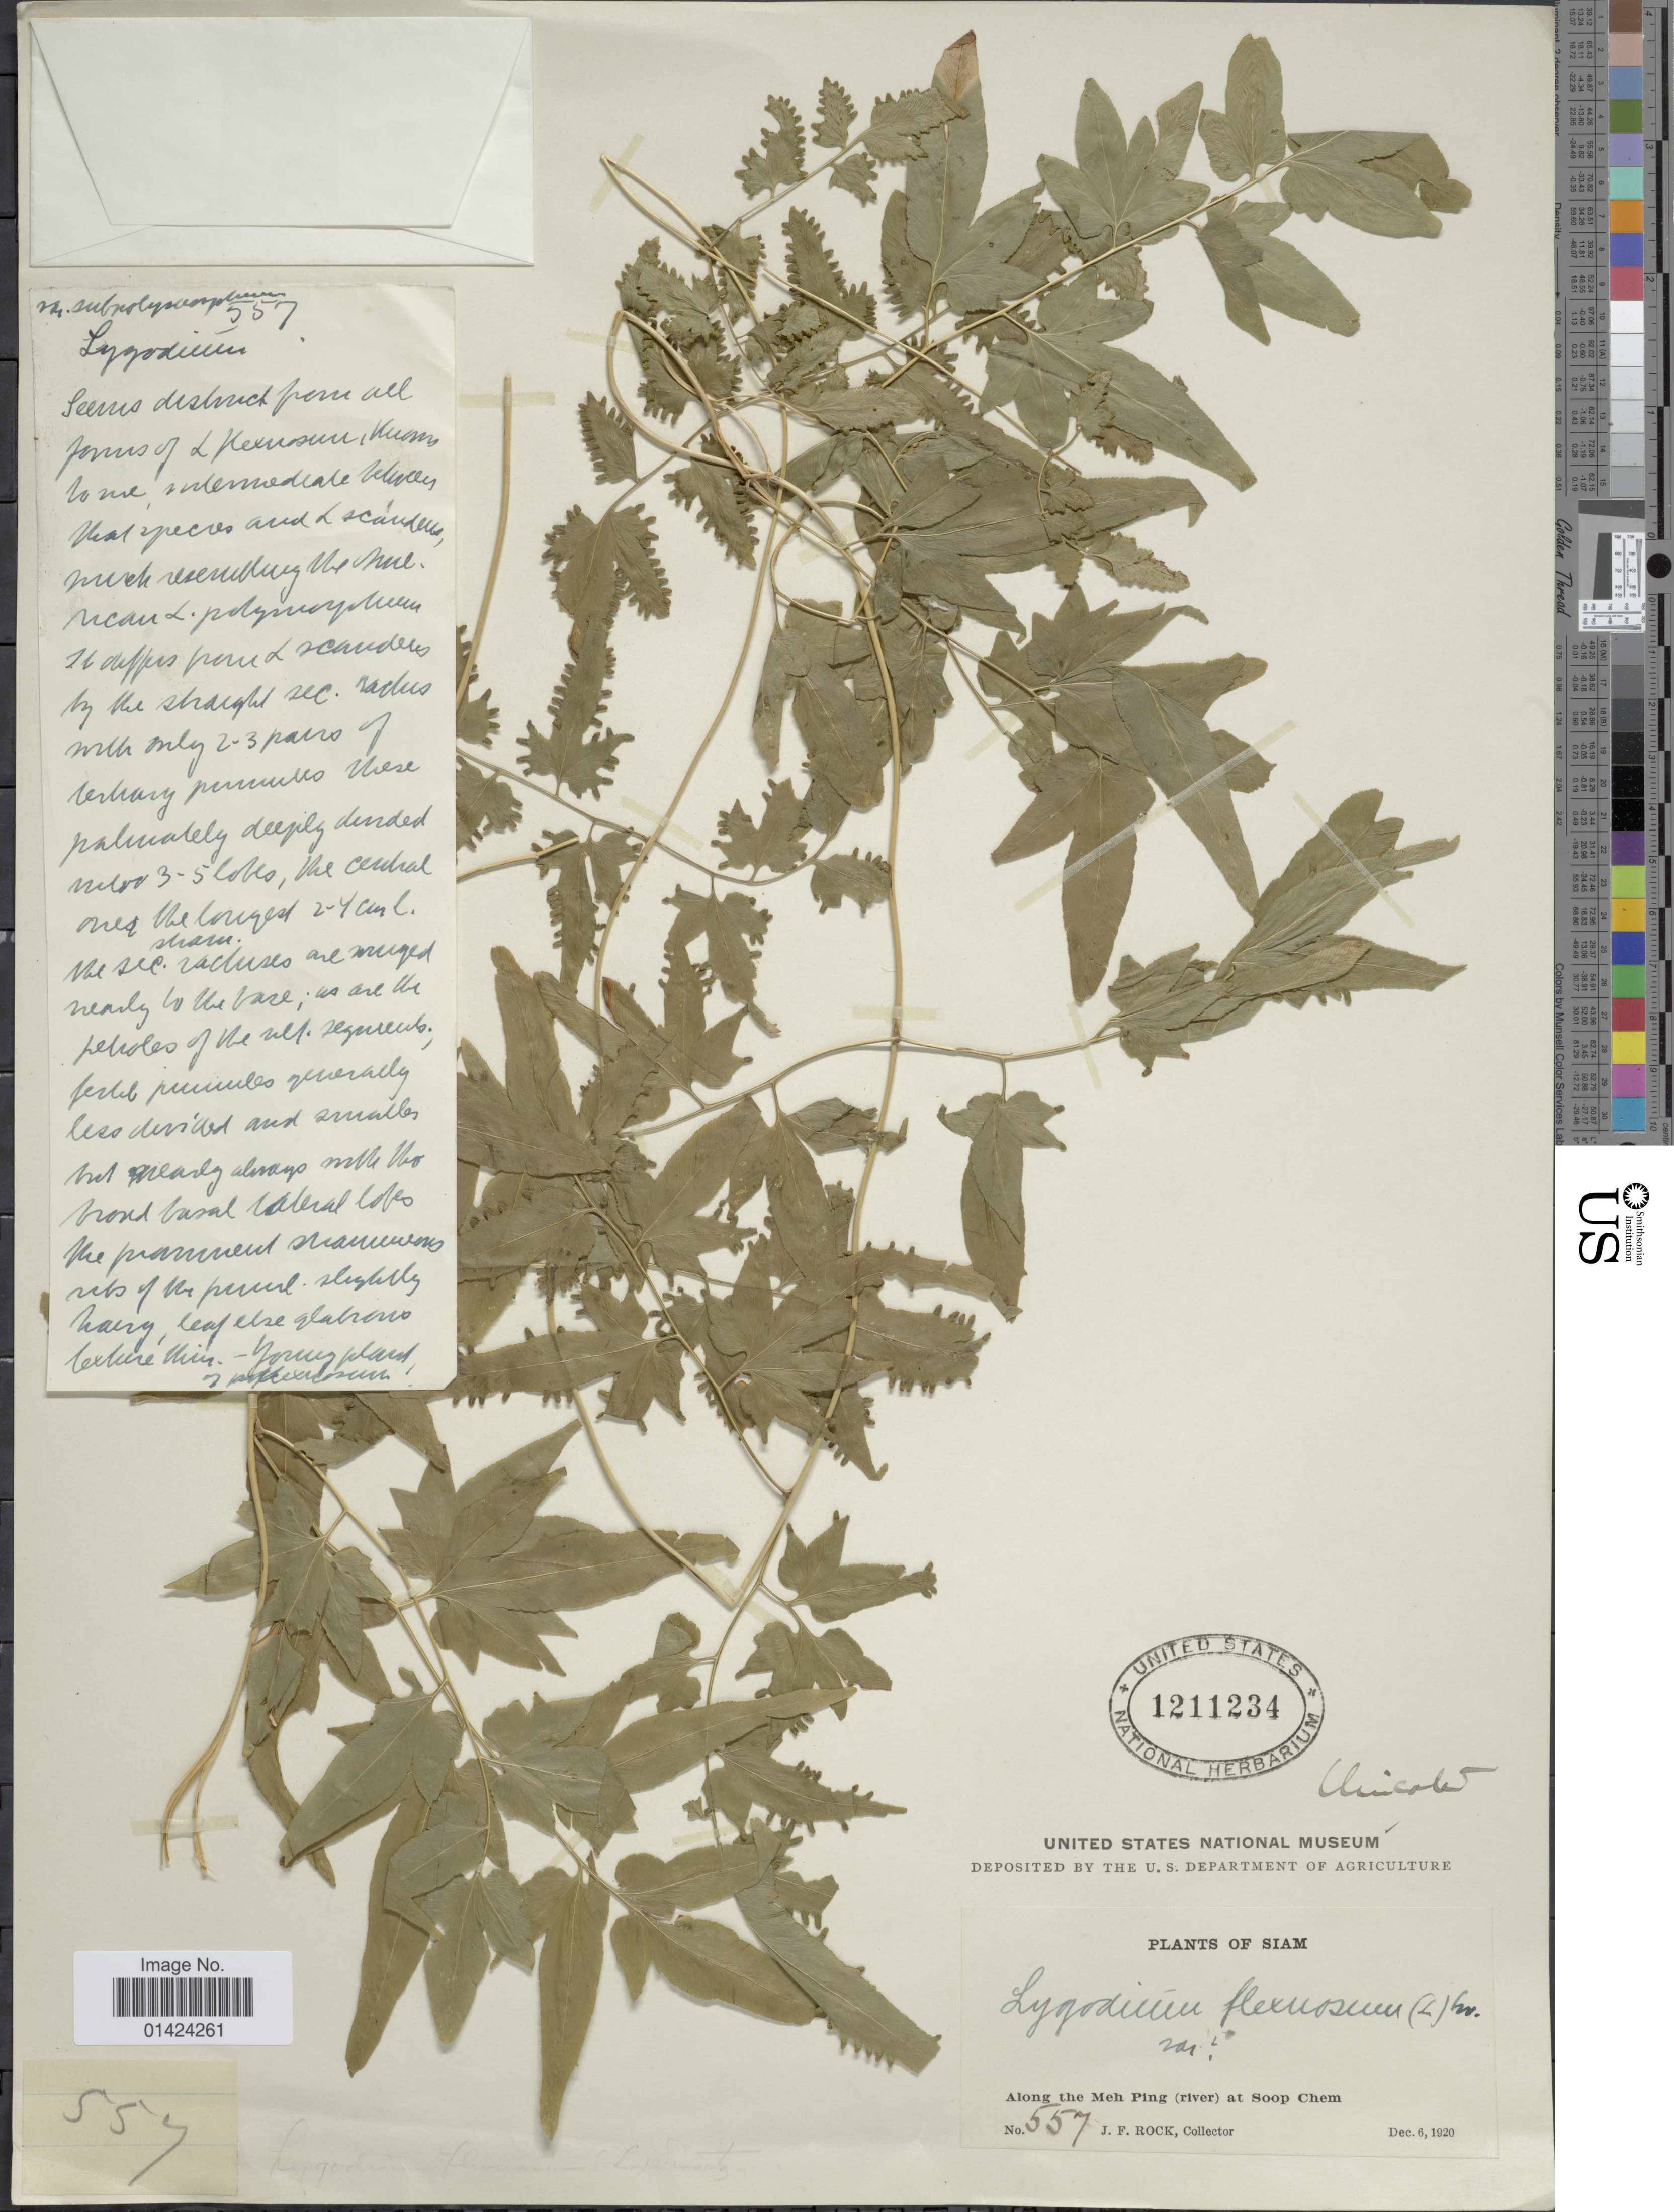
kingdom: Plantae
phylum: Tracheophyta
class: Polypodiopsida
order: Schizaeales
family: Lygodiaceae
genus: Lygodium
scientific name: Lygodium flexuosum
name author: Sw.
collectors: J. Rock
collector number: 557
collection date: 1920-12-06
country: Thailand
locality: Siam, Along the Meh Ping (river) at Soop Chem.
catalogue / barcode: US 1211234